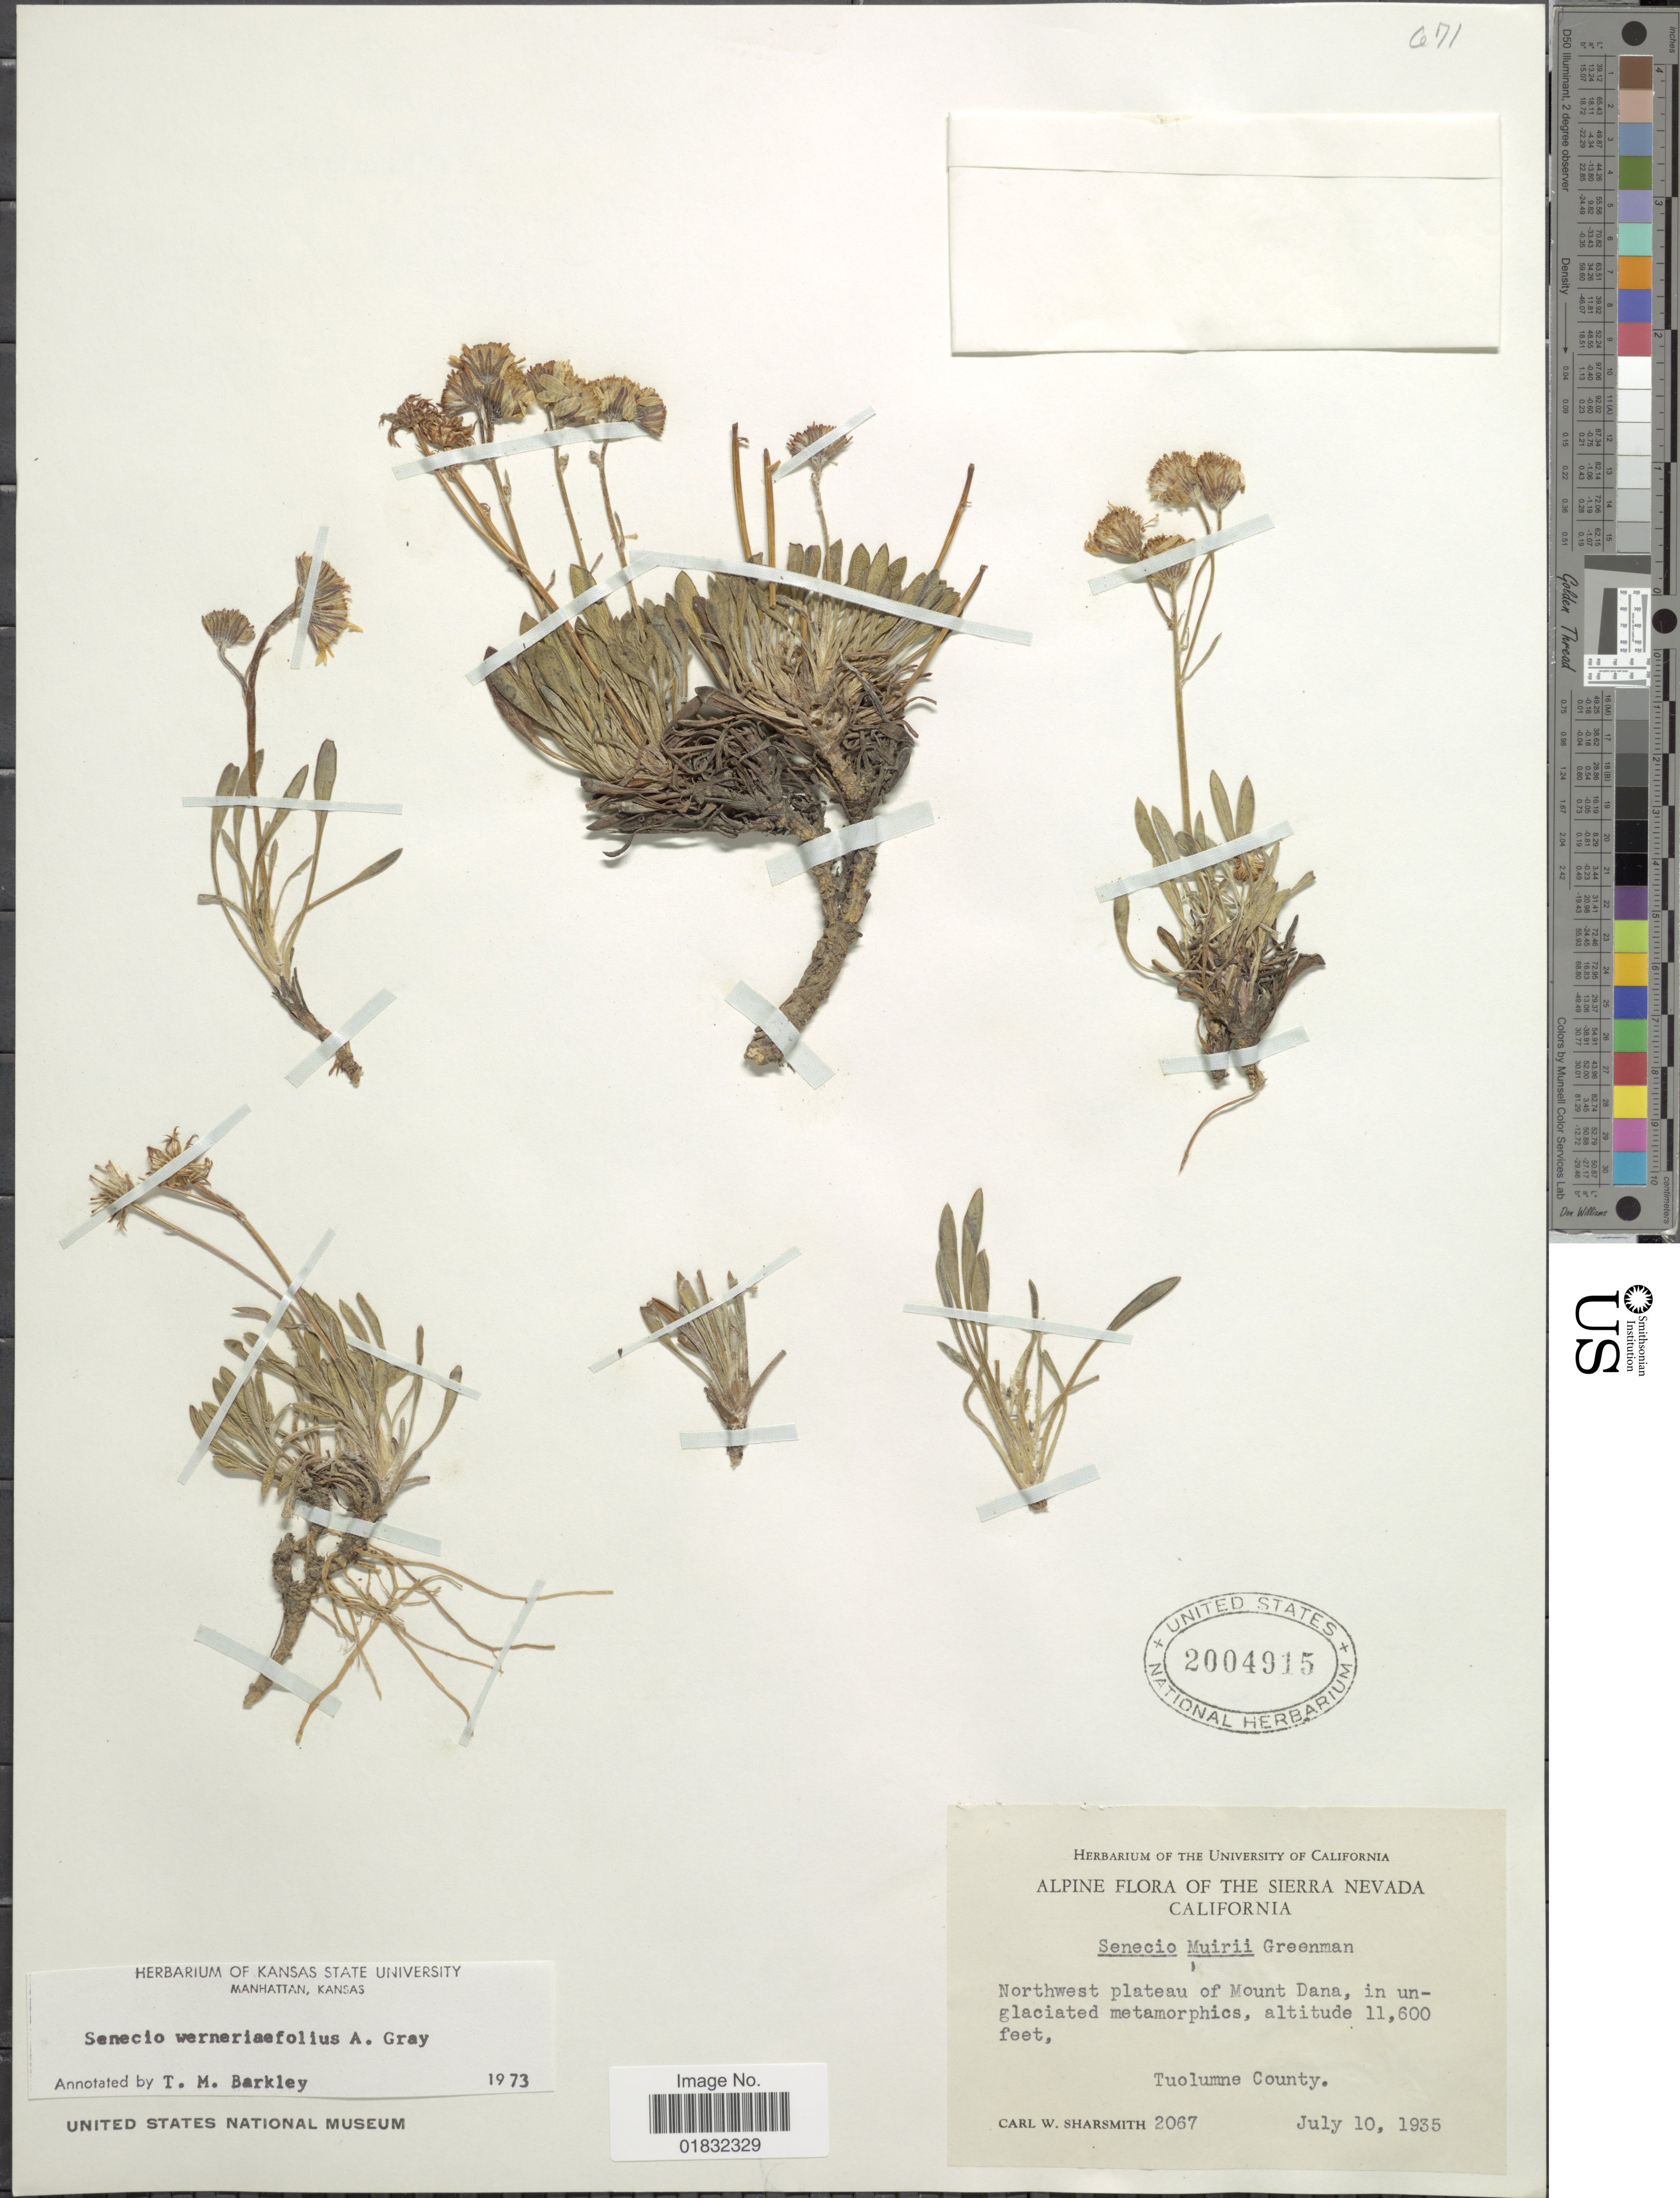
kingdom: Plantae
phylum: Tracheophyta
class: Magnoliopsida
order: Asterales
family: Asteraceae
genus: Packera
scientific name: Packera werneriifolia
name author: (A. Gray) W.A. Weber & Á. Löve ex Trock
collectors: C. Sharsmith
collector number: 2067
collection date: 1935-07-10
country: United States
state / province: California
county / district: Tuolumne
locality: Alpine of The SIerra Nevada, Northwest plateau of Mount Dana, in unglaciated metaporphics, Tuolumne County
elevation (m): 3536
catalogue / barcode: US 2004915